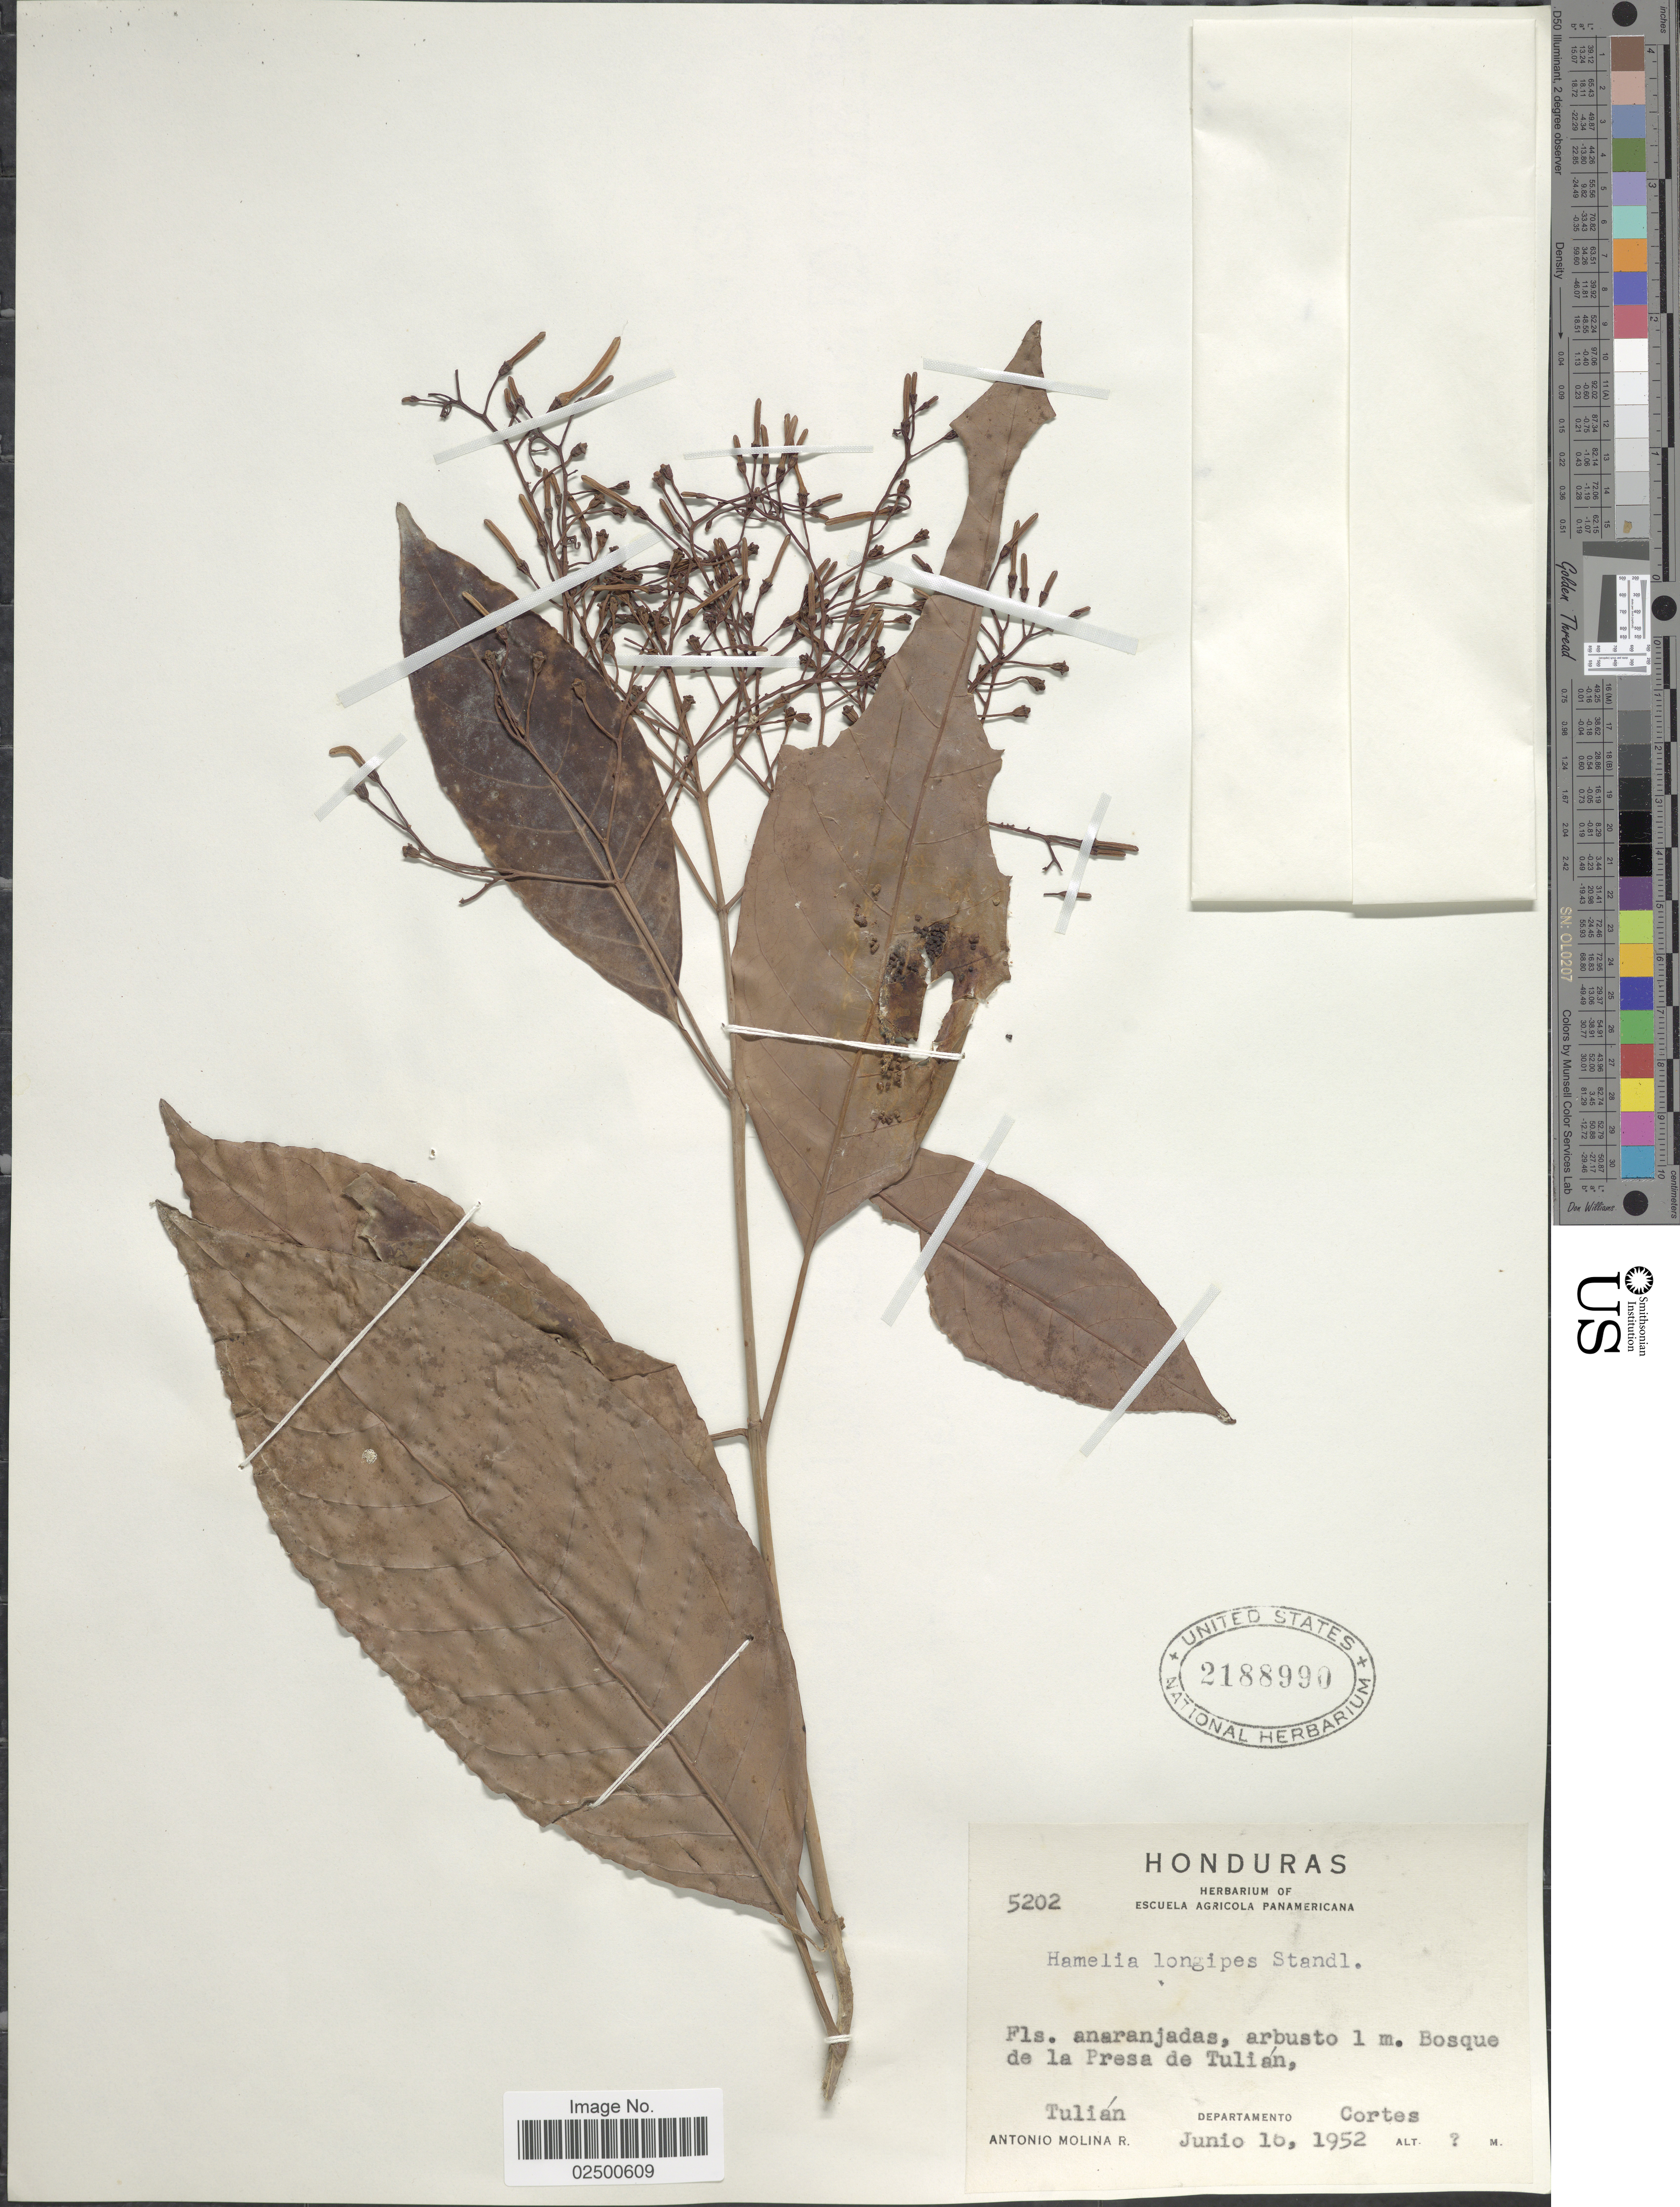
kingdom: Plantae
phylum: Tracheophyta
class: Magnoliopsida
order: Gentianales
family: Rubiaceae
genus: Hamelia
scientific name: Hamelia longipes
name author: Standl.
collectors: A. Molina R.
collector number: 5202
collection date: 1952-06-16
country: Honduras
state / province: Cortés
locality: Bosque de la Presa de Tulian, Tulian.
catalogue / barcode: US 2188990